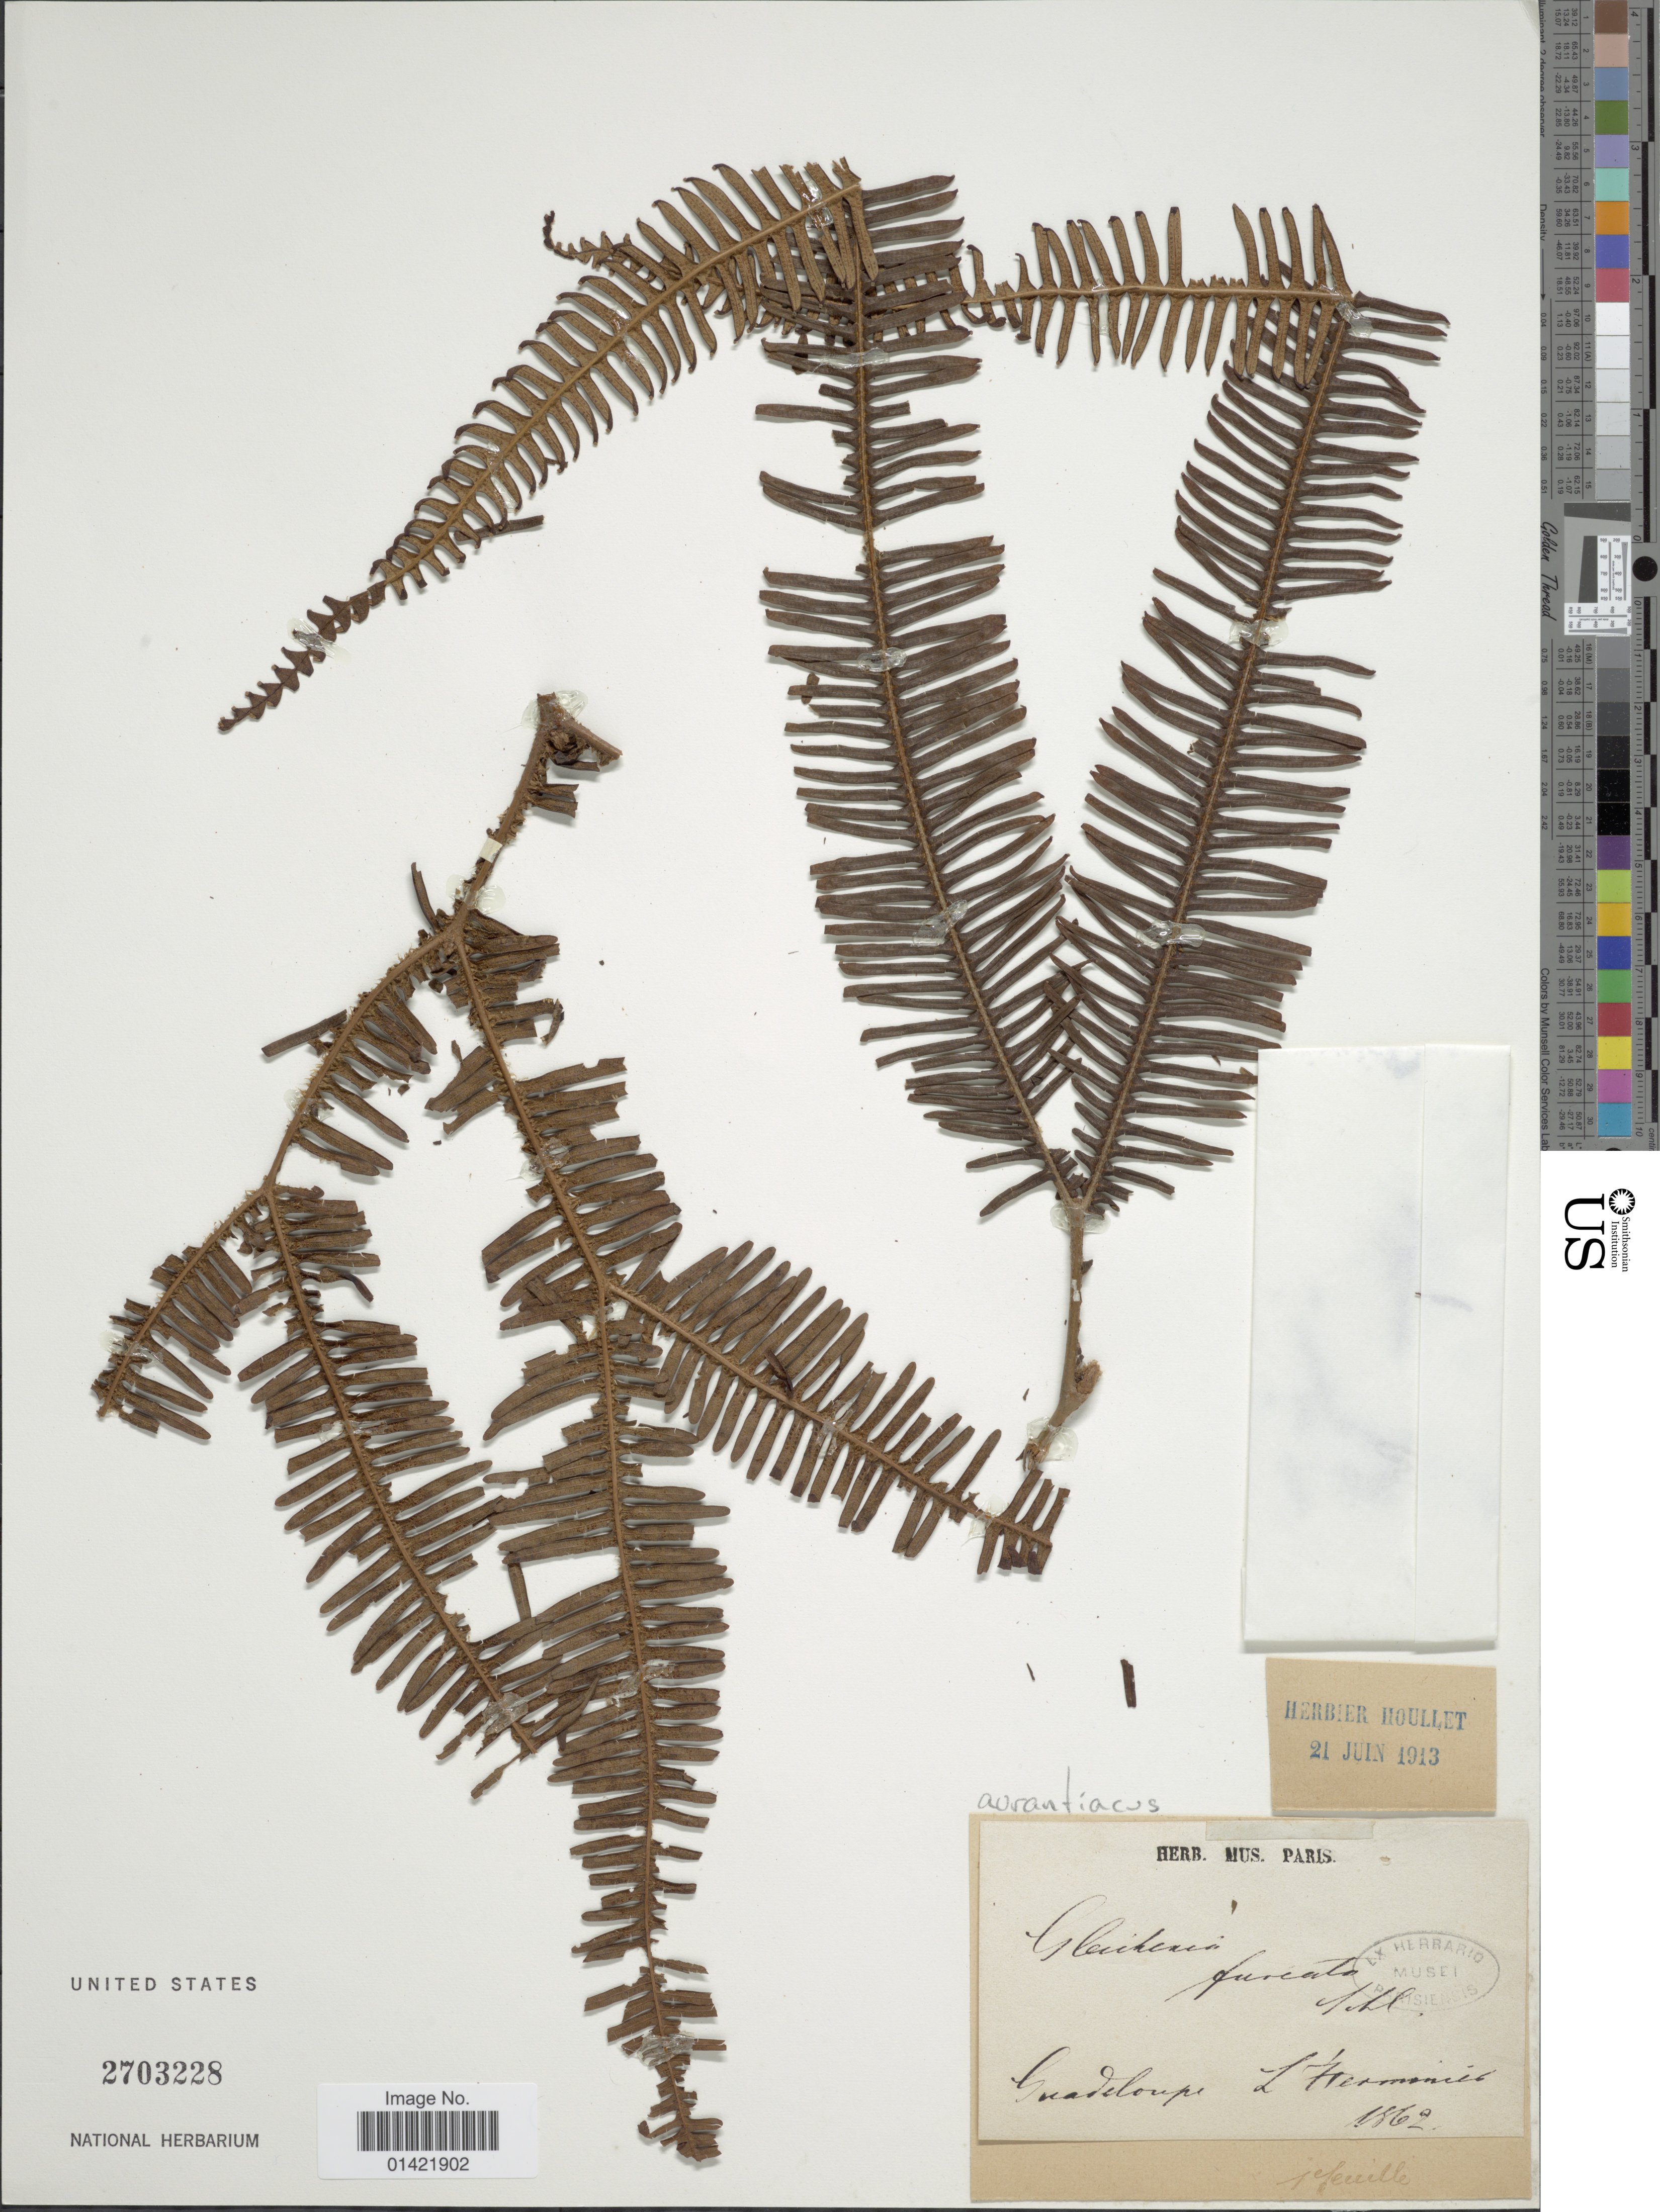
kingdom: Plantae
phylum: Tracheophyta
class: Polypodiopsida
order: Gleicheniales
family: Gleicheniaceae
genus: Sticherus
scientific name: Sticherus aurantiacus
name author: Østerg. & B. Øllg.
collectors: -. L'Herminier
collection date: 1862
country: Guadeloupe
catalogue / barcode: US 2703228